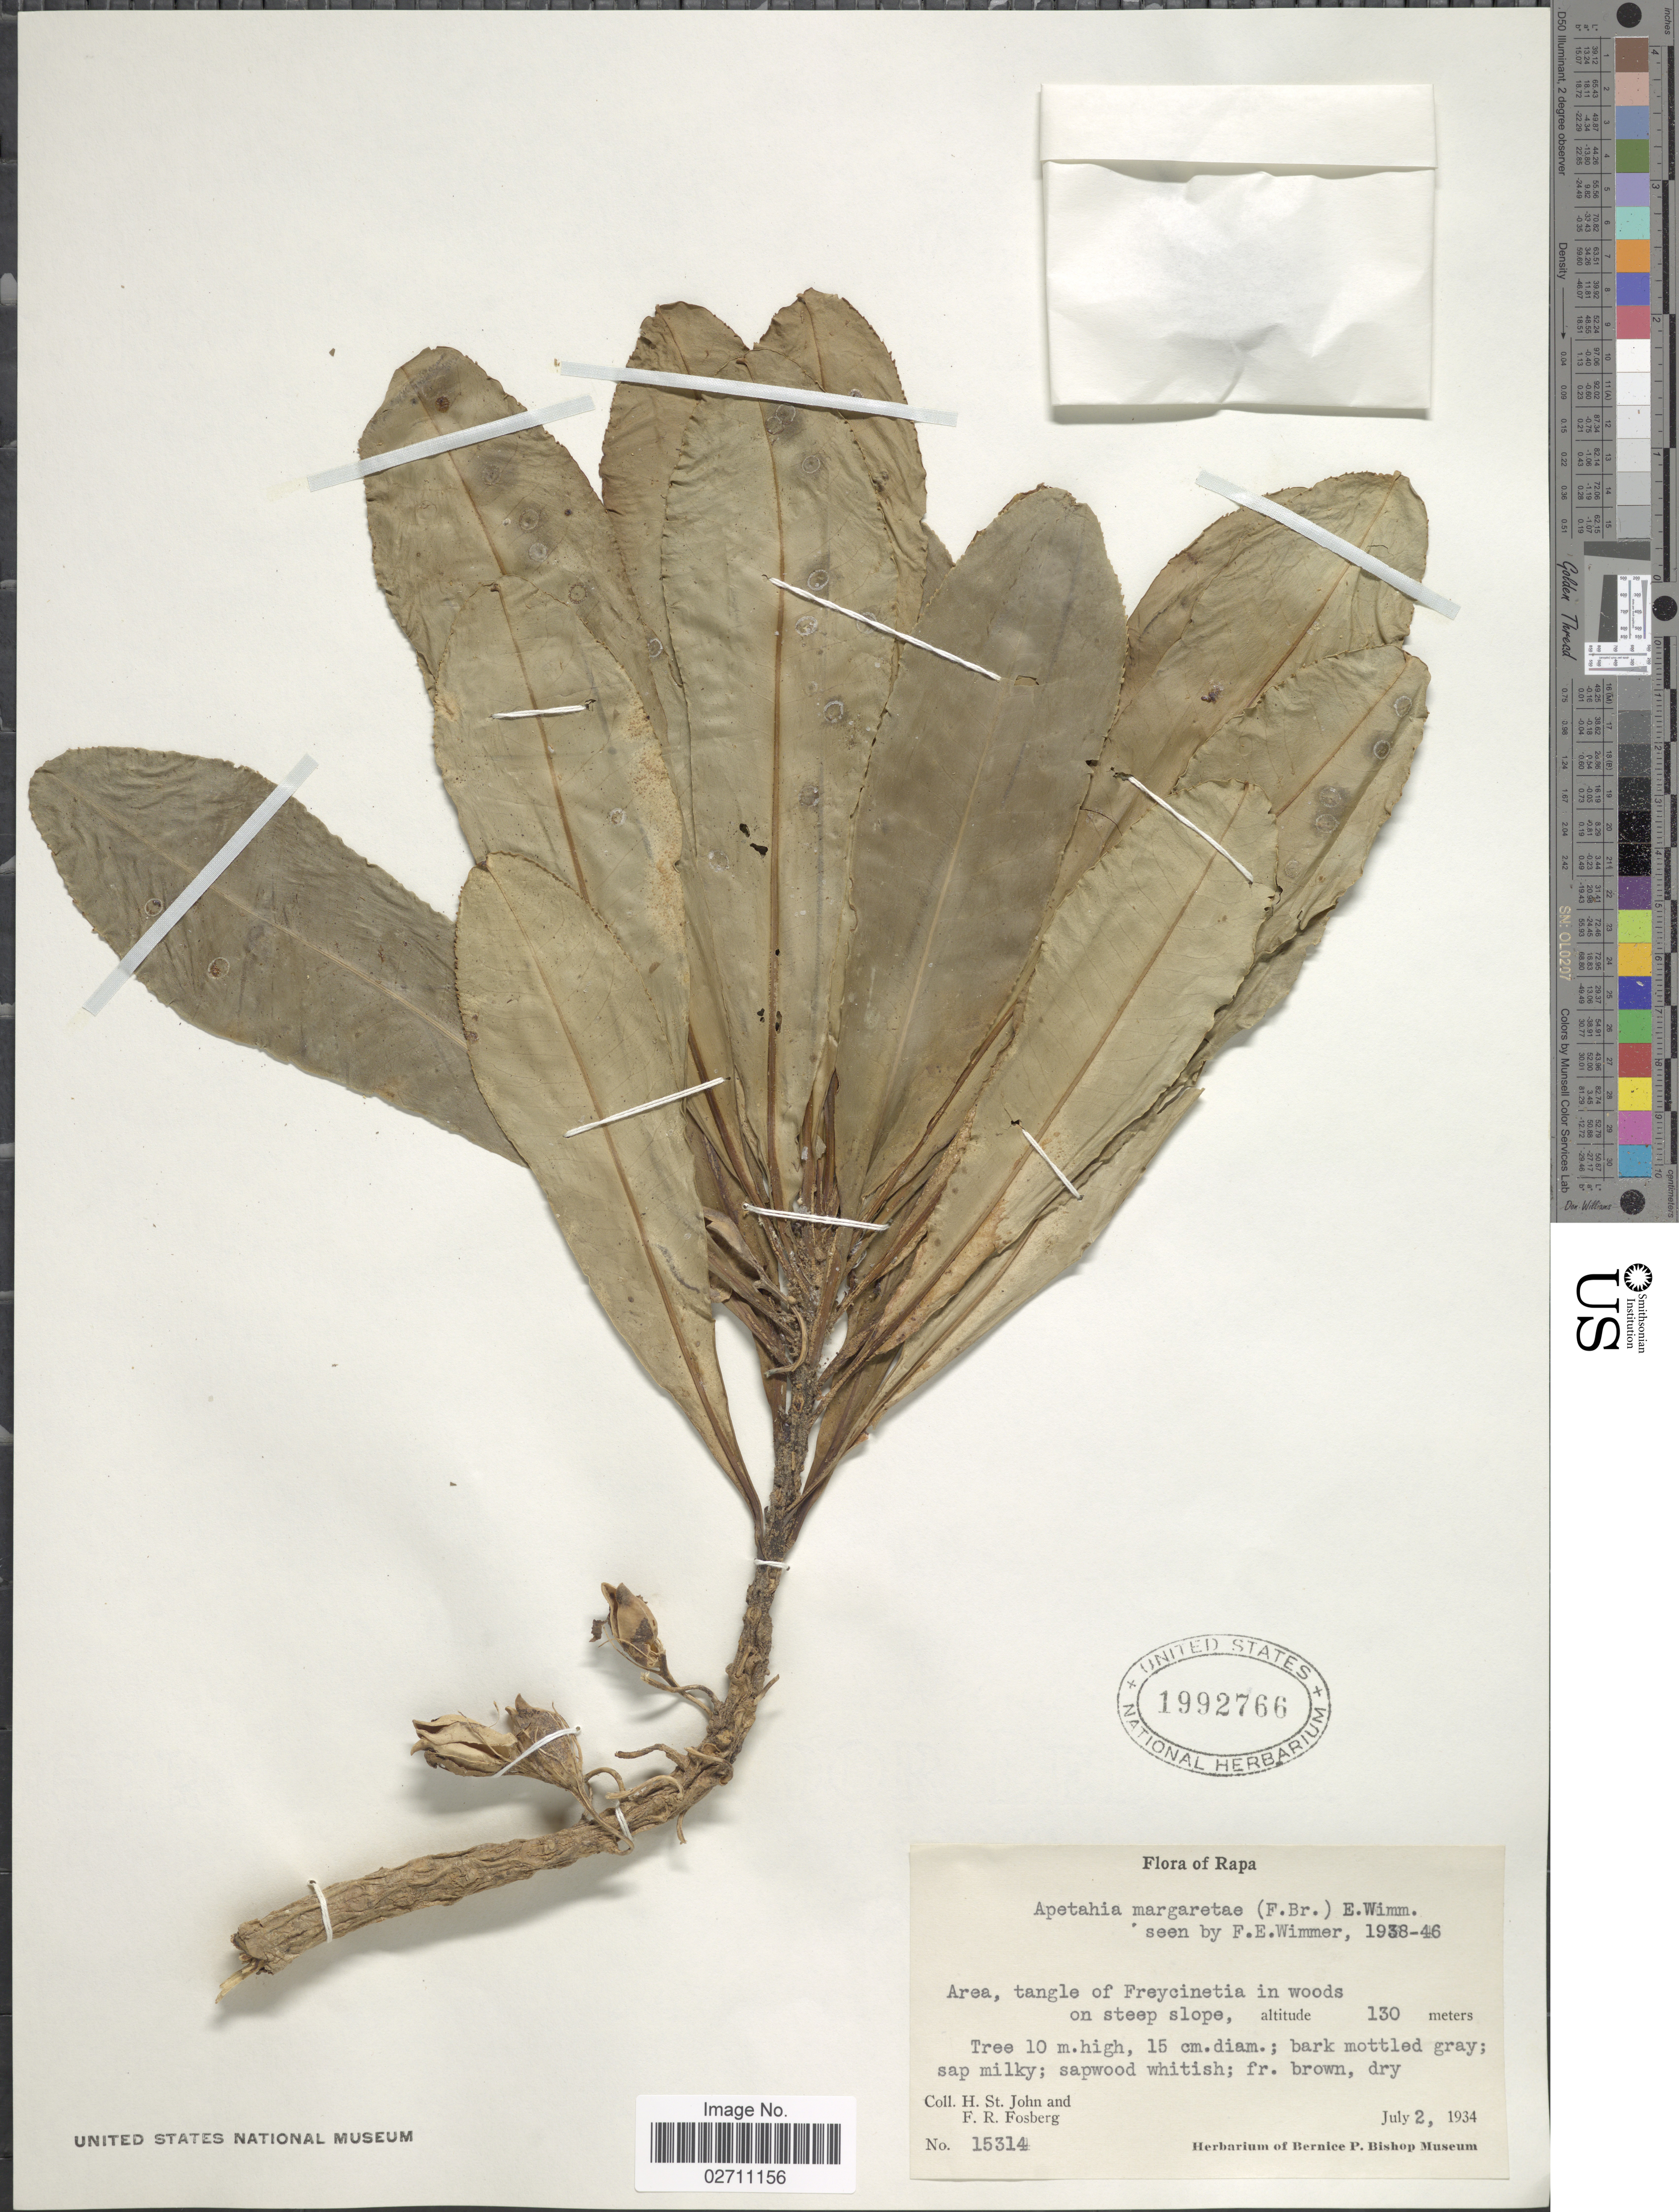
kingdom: Plantae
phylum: Tracheophyta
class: Magnoliopsida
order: Asterales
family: Campanulaceae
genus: Apetahia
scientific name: Apetahia margaretae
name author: (F. Br.) E. Wimm.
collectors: H. St. John & F. R. Fosberg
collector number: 15314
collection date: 1934-07-02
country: French Polynesia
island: Rapa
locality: Rapa, Area, on steep slope.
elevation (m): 130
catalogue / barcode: US 1992766